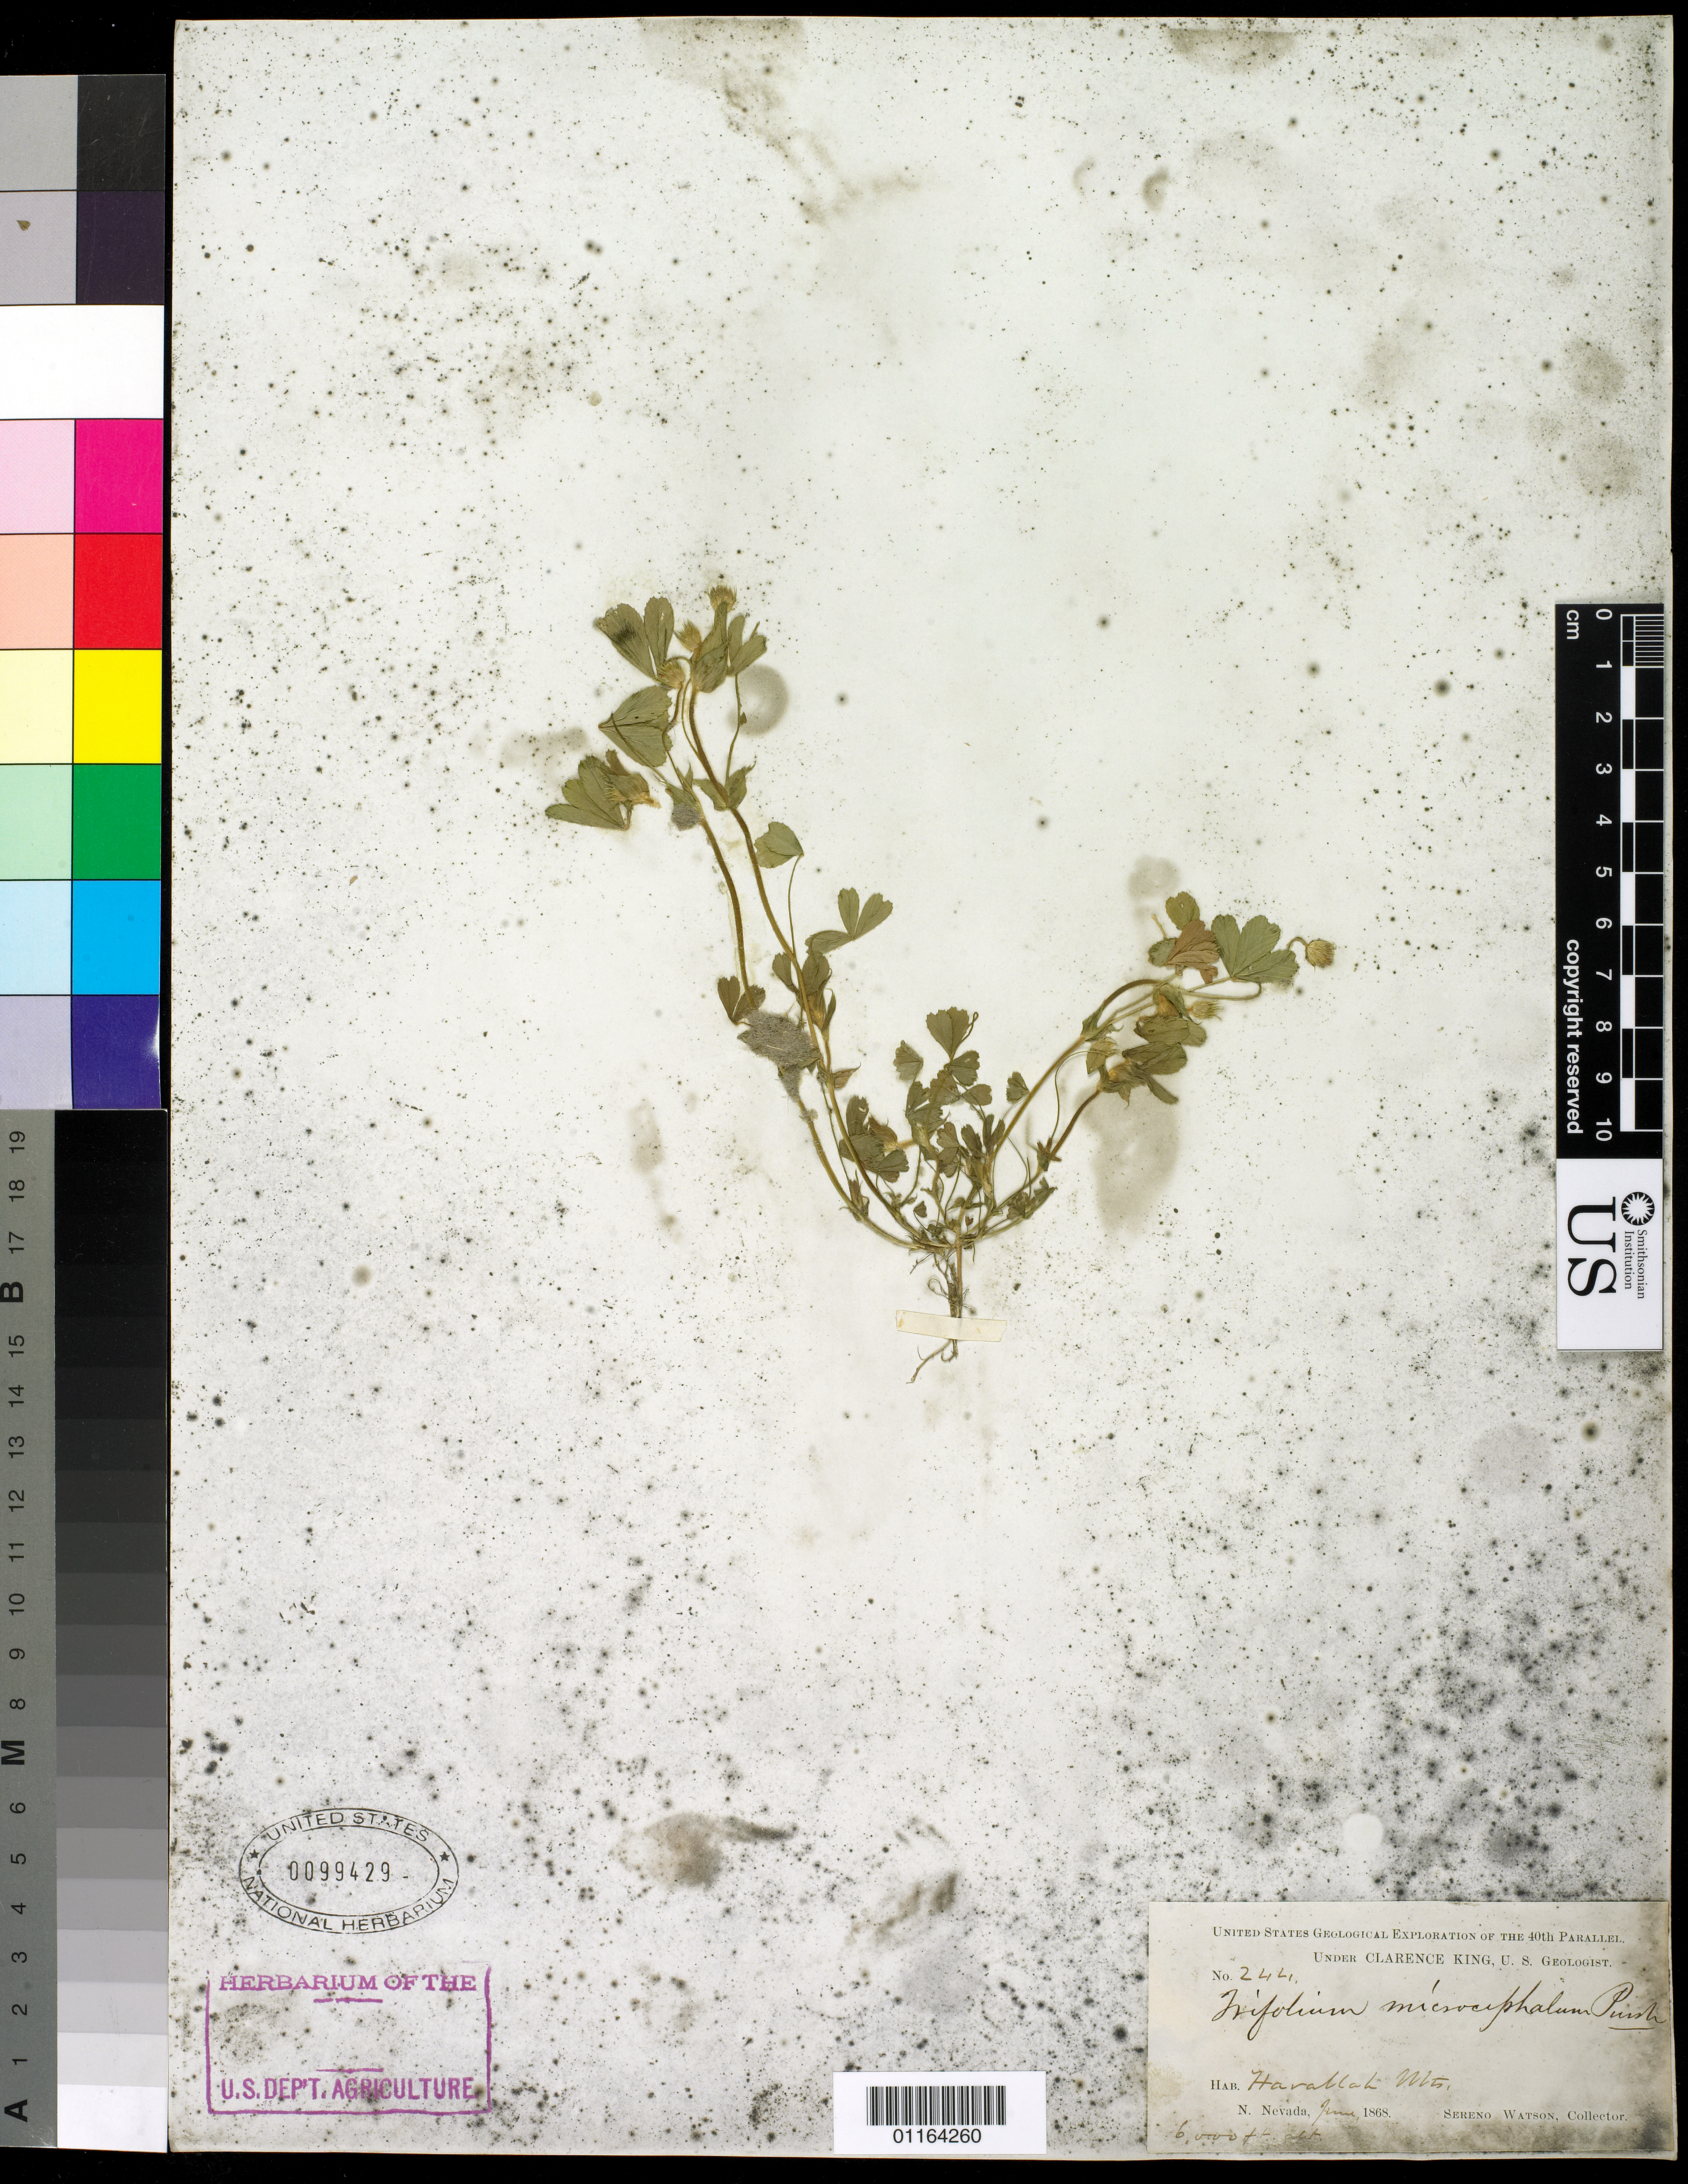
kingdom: Plantae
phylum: Tracheophyta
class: Magnoliopsida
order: Fabales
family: Fabaceae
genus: Trifolium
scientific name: Trifolium microcephalum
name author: Pursh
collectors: S. Watson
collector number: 244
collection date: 1868-06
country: United States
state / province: Nevada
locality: Havallah Mts., N. Nevada.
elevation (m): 1829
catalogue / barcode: US 99429